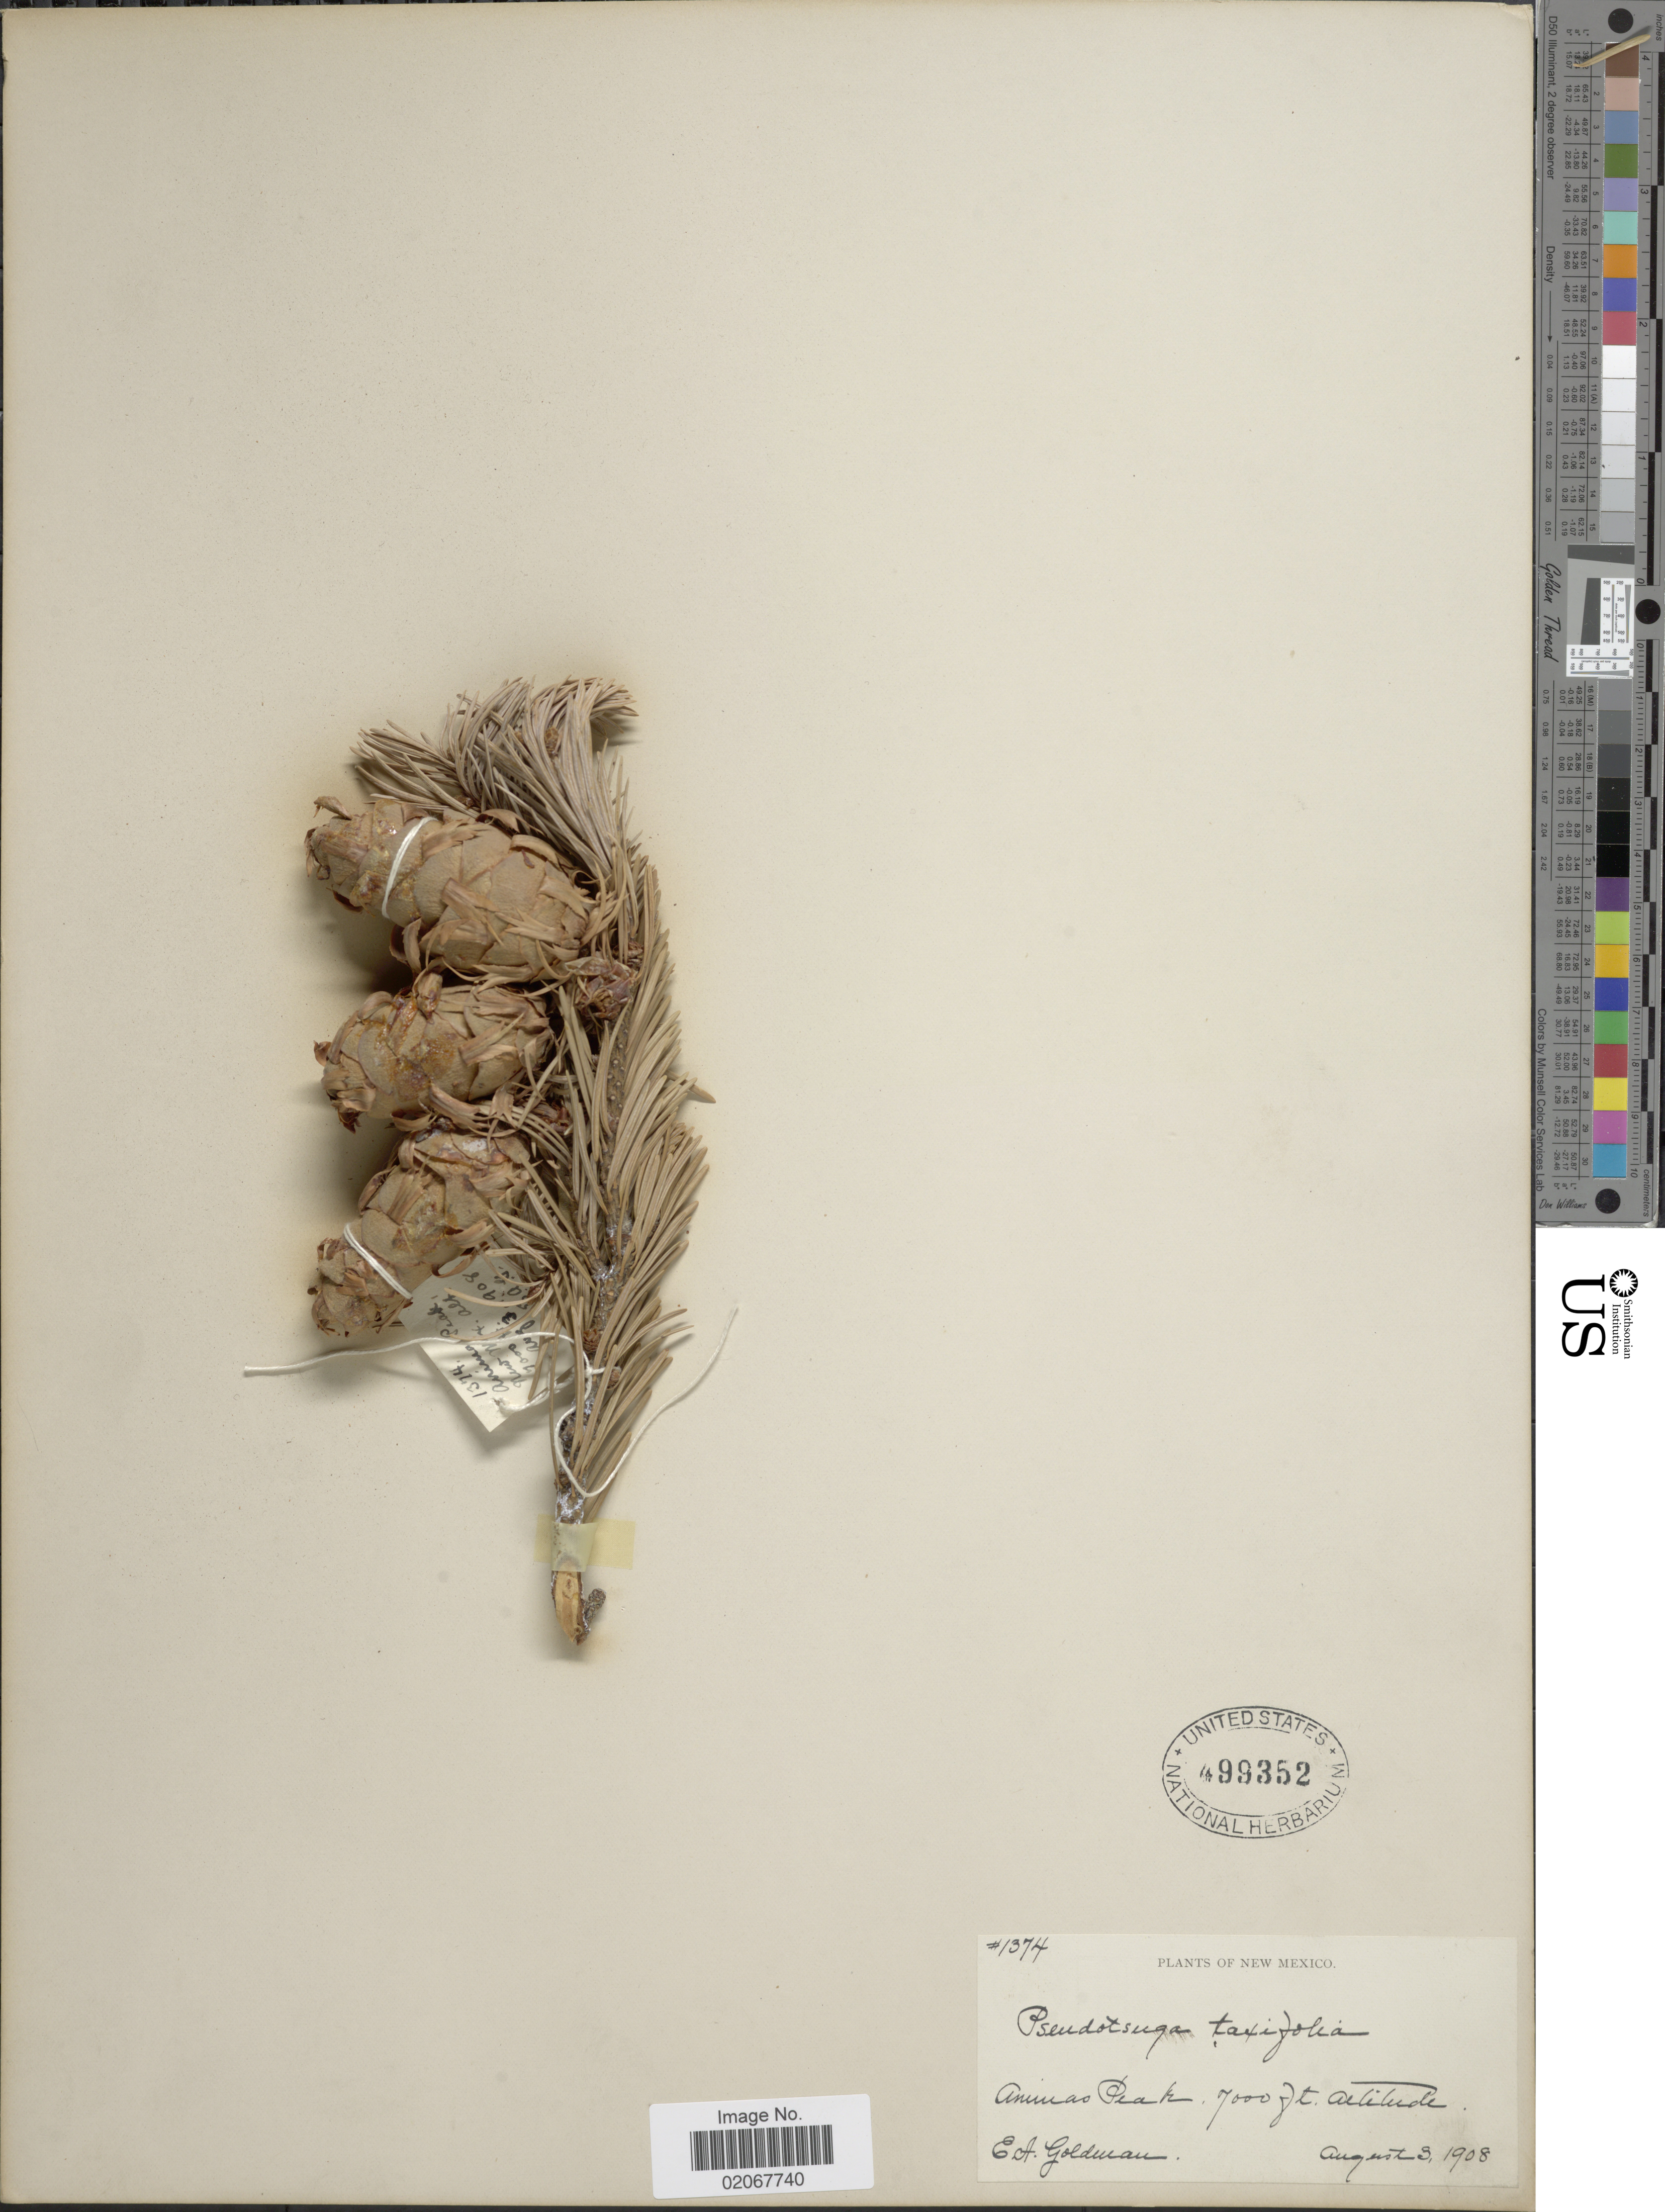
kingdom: Plantae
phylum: Tracheophyta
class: Pinopsida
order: Pinales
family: Pinaceae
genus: Pseudotsuga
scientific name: Pseudotsuga menziesii var. glauca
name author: (Beissn.) Franco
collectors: E. A. Goldman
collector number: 1374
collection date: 1908-08-03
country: United States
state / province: New Mexico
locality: Animas Peak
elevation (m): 2134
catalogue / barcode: US 499352